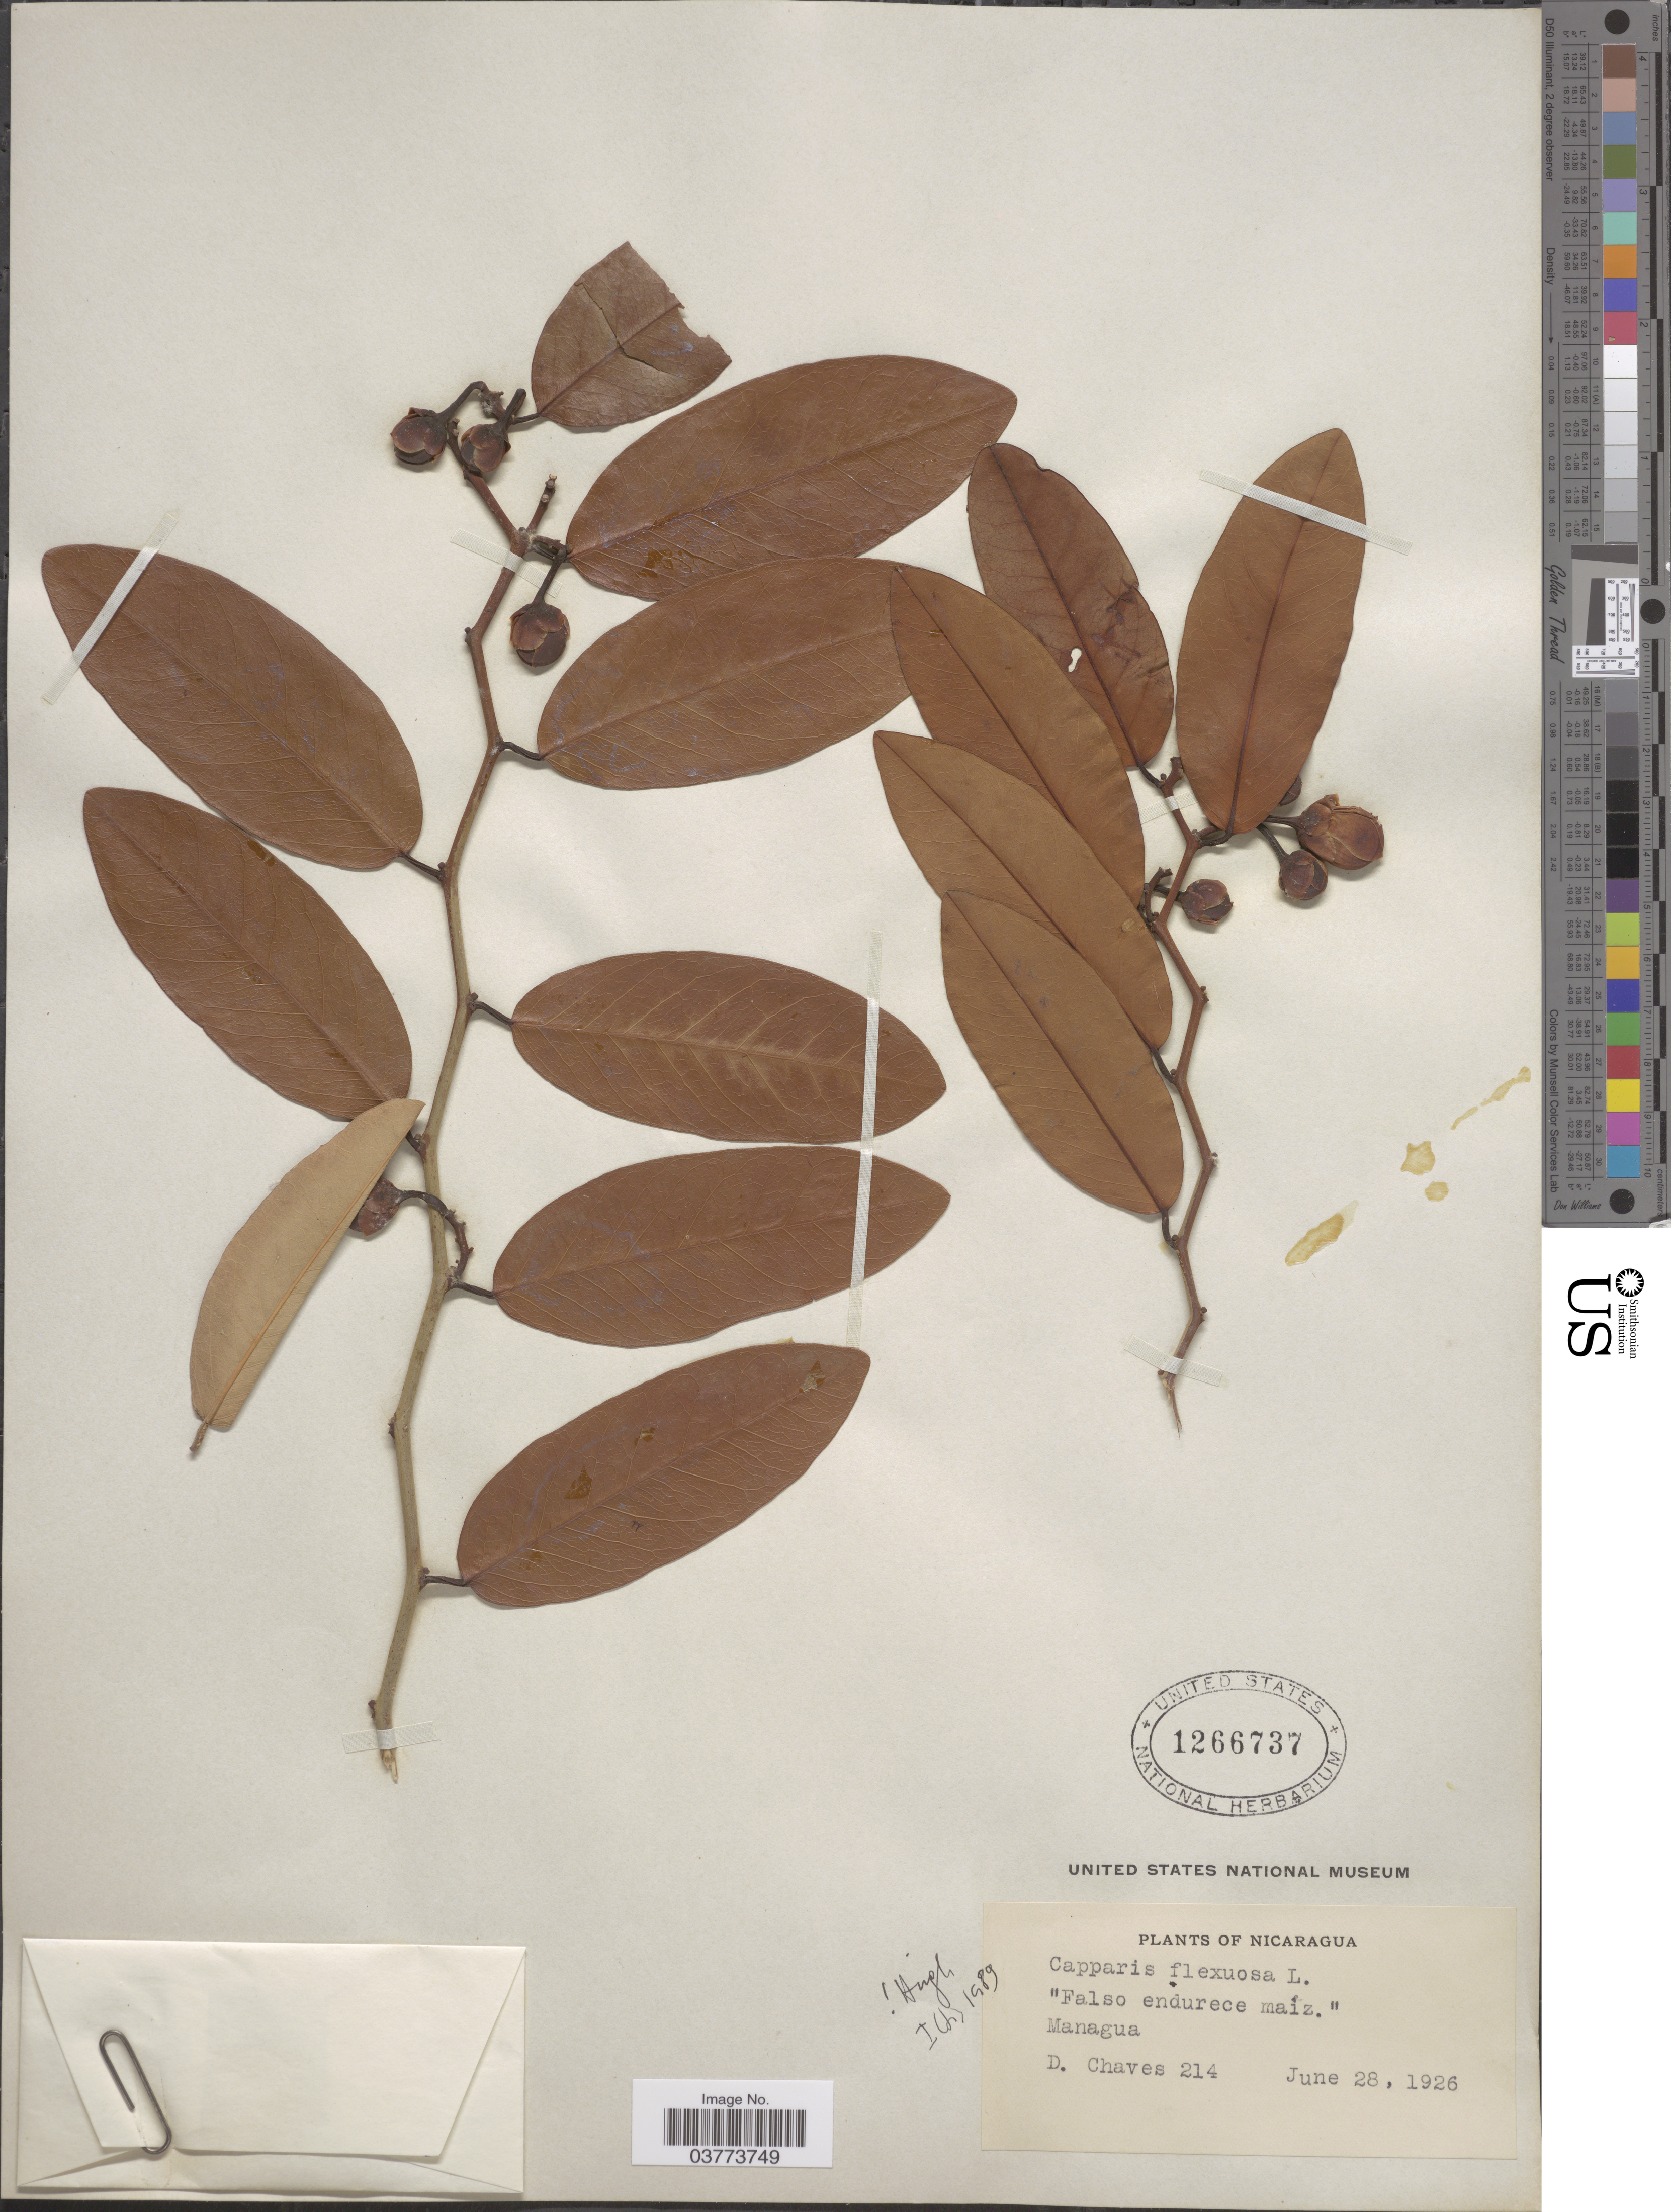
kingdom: Plantae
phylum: Tracheophyta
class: Magnoliopsida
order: Brassicales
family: Capparaceae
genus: Cynophalla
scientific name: Cynophalla flexuosa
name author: (L.) J. Presl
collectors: D. Chaves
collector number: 214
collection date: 1926-06-28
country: Nicaragua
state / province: Managua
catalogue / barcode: US 1266737